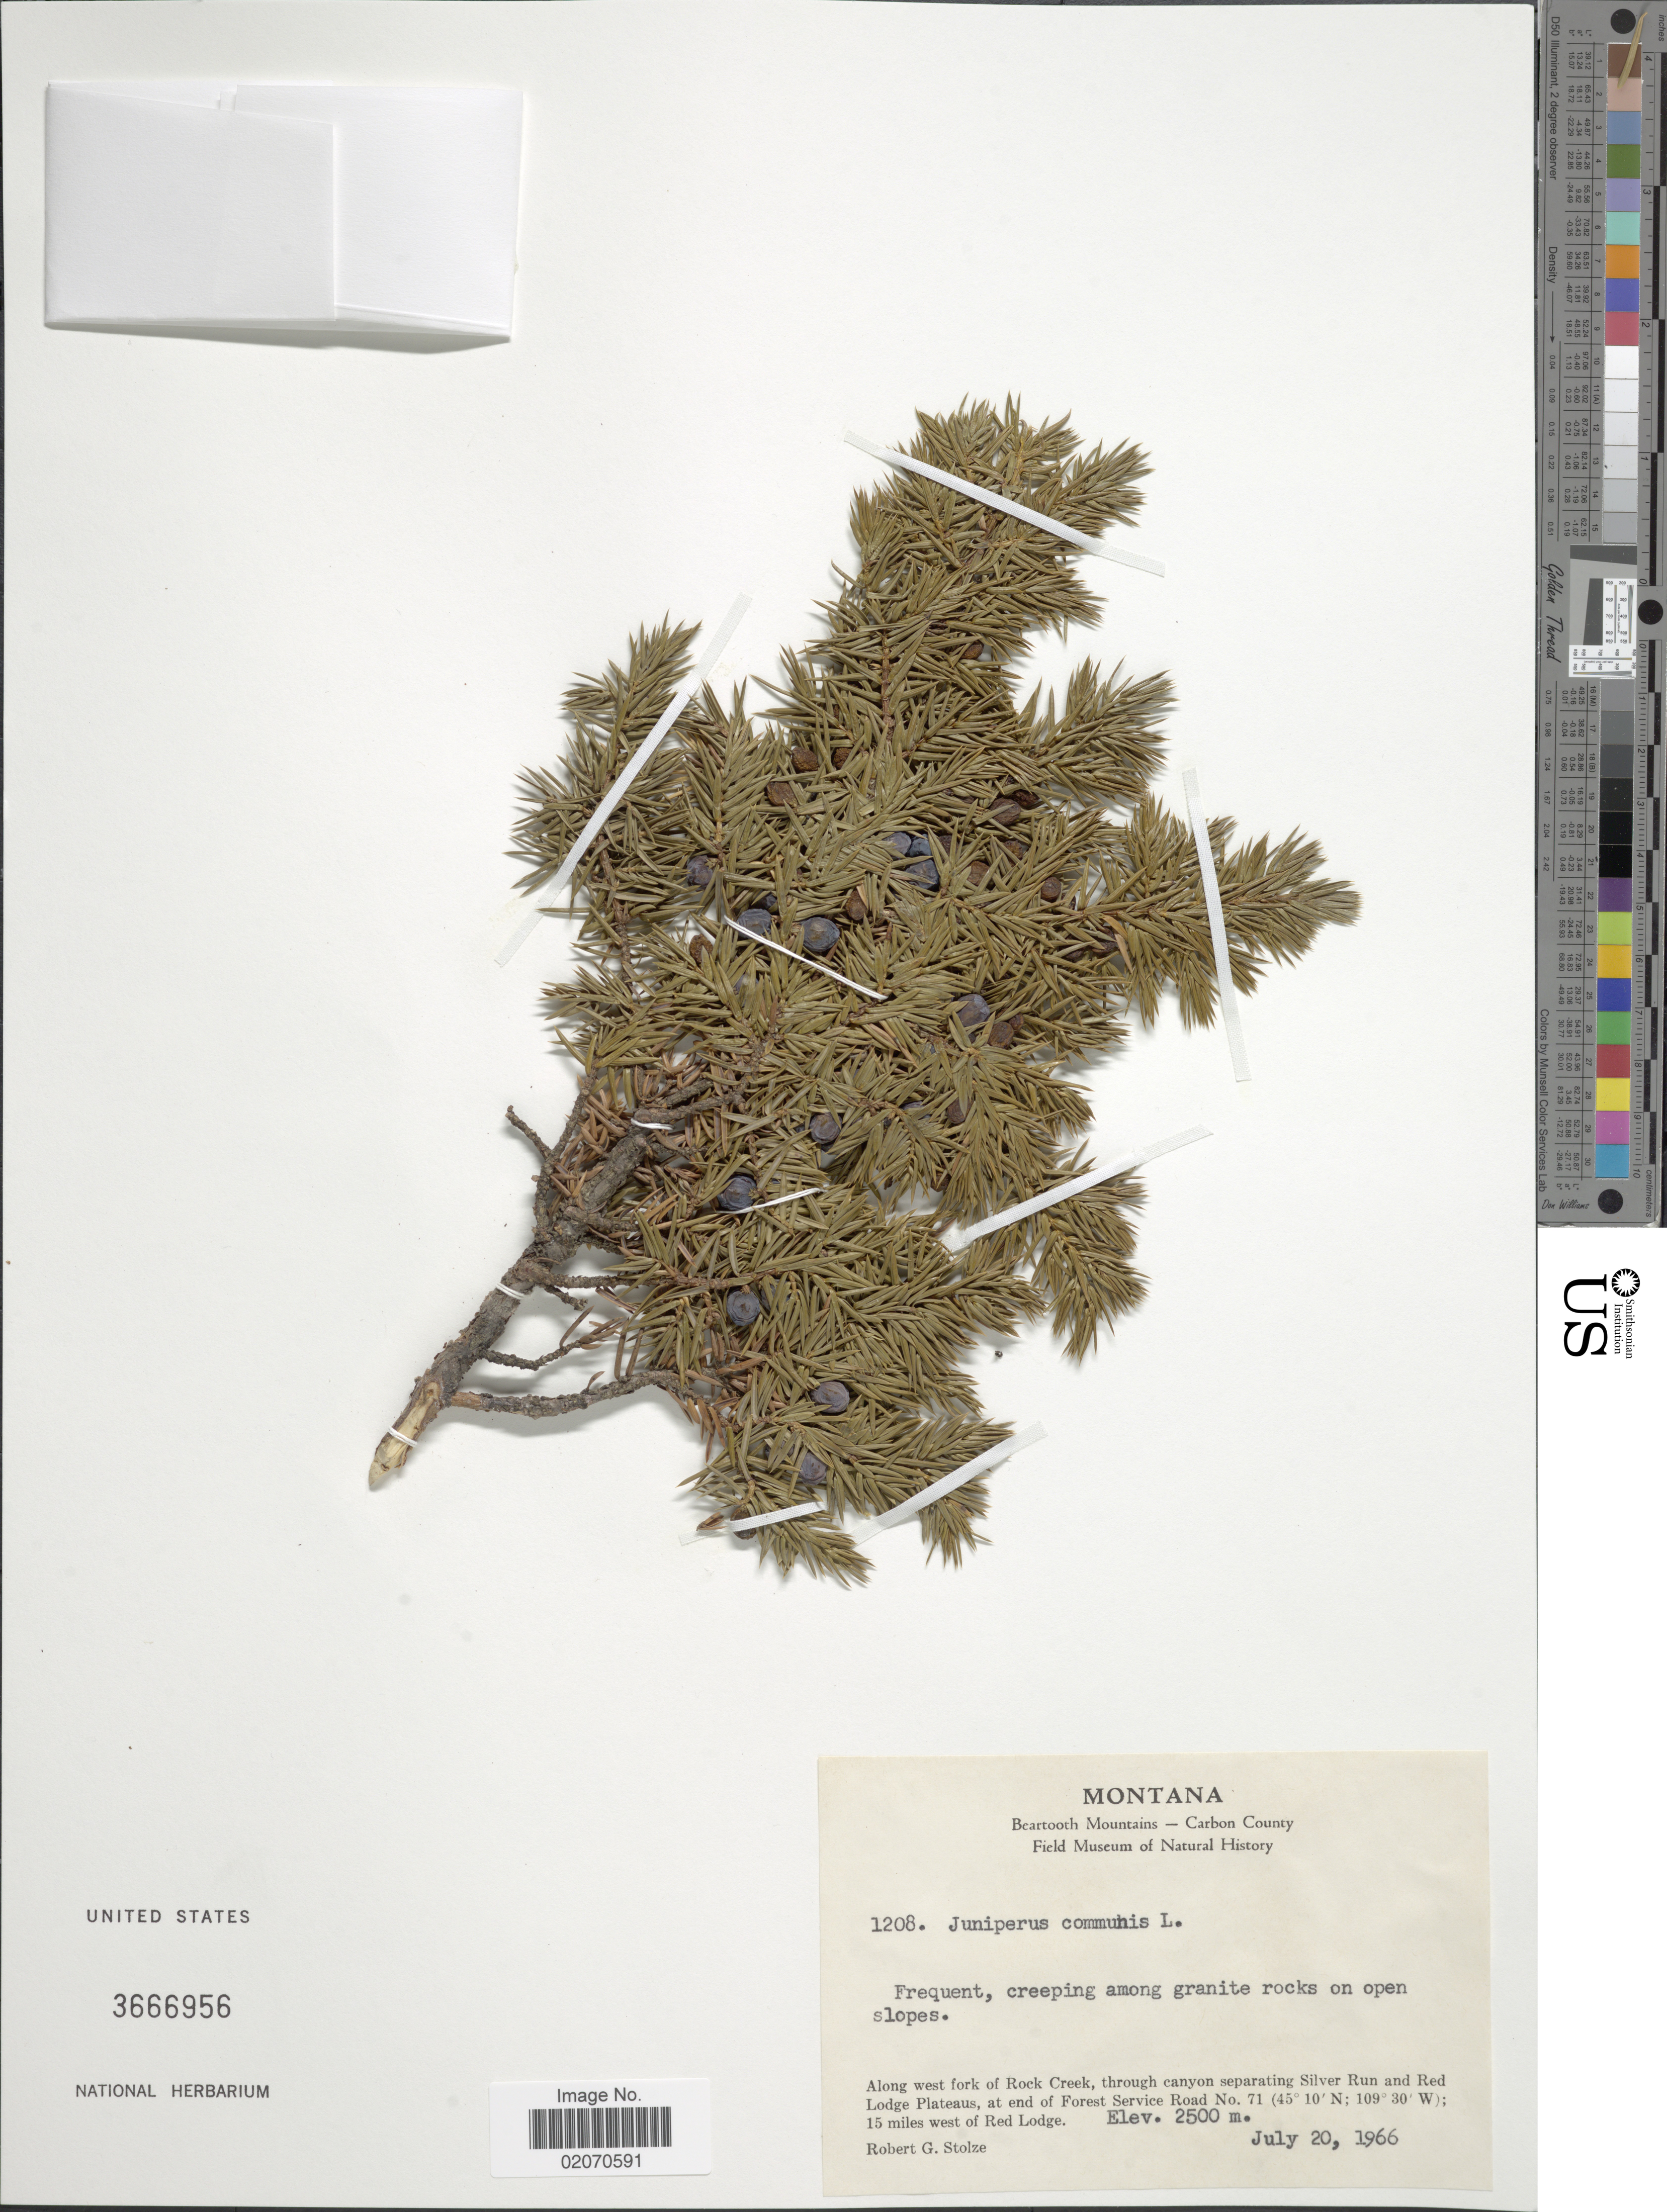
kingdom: Plantae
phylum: Tracheophyta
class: Pinopsida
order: Pinales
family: Cupressaceae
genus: Juniperus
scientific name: Juniperus communis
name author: L.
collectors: R. G. Stolze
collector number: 1208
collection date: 1966-07-20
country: United States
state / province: Montana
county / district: Carbon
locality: Along west fork of Rock Creek, through canyon separating Silver Run and Red Lodge Plateaus, at end of Forest Service Road, 15 miles west of Red Lodge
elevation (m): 2500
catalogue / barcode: US 3666956